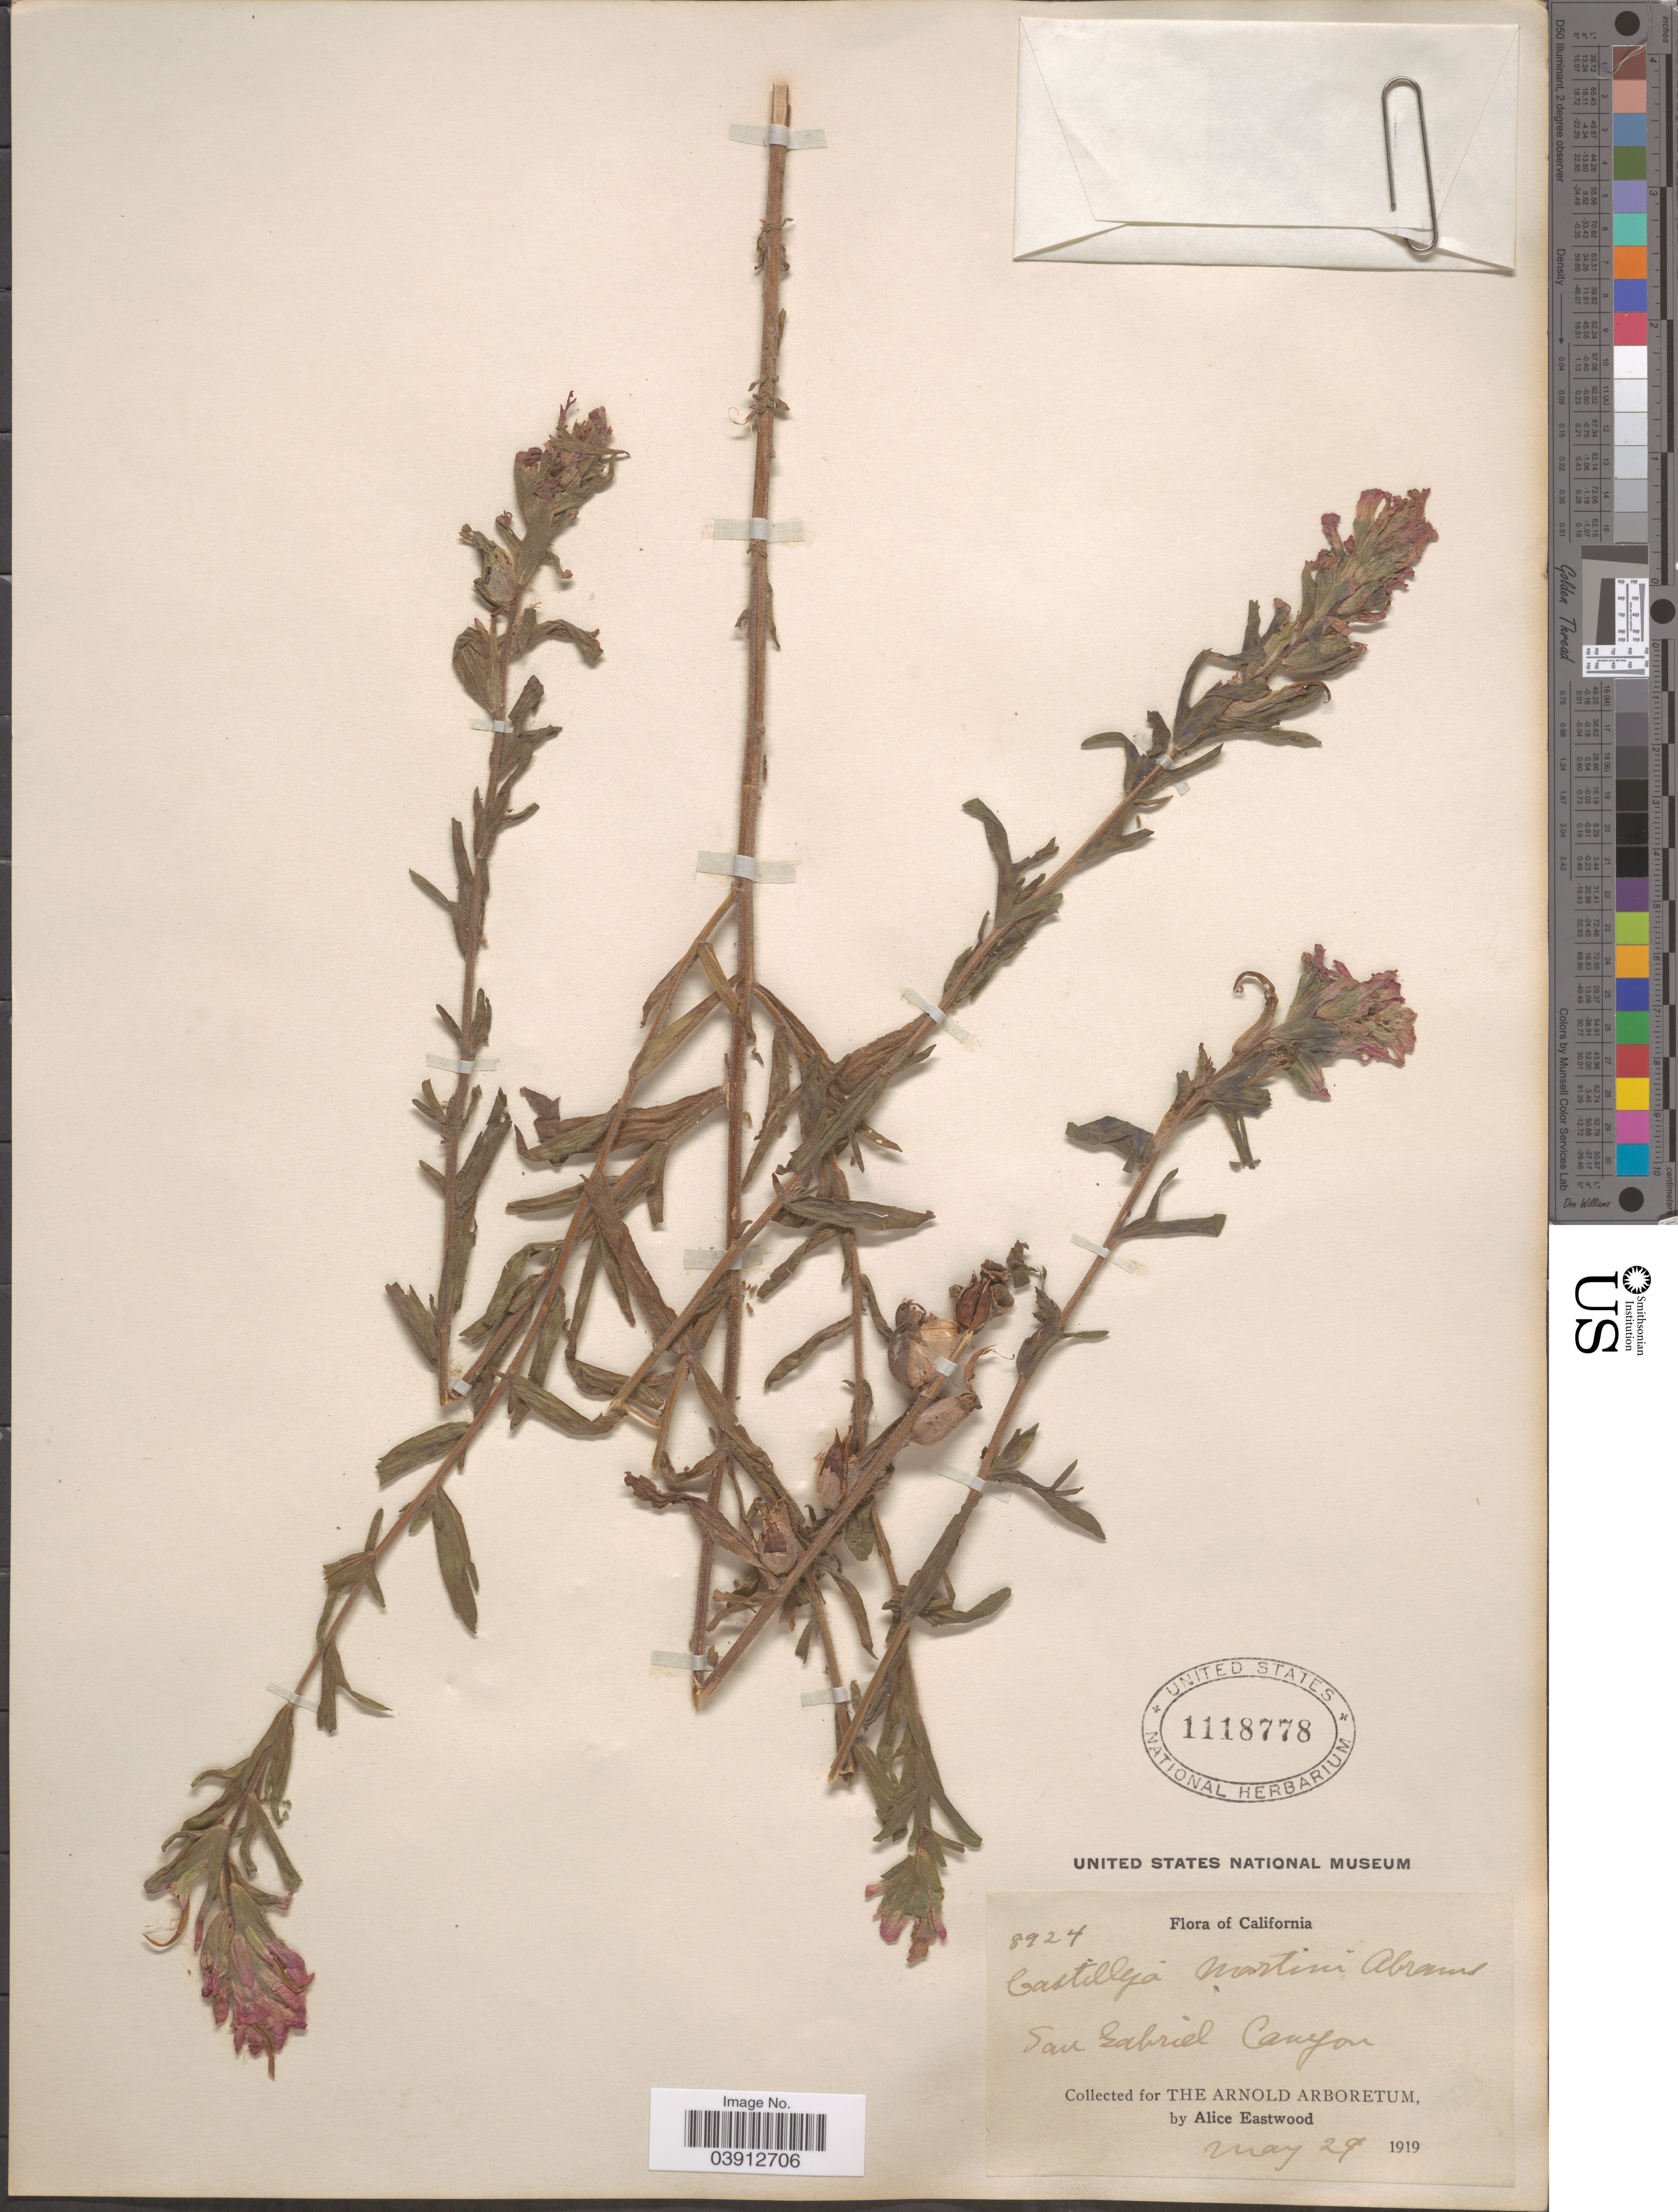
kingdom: Plantae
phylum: Tracheophyta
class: Magnoliopsida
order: Lamiales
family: Orobanchaceae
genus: Castilleja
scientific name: Castilleja martinii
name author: Abrams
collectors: A. Eastwood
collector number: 8924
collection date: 1919-05-29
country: United States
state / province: California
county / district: Los Angeles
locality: San Gabriel Canyon.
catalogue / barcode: US 1118778